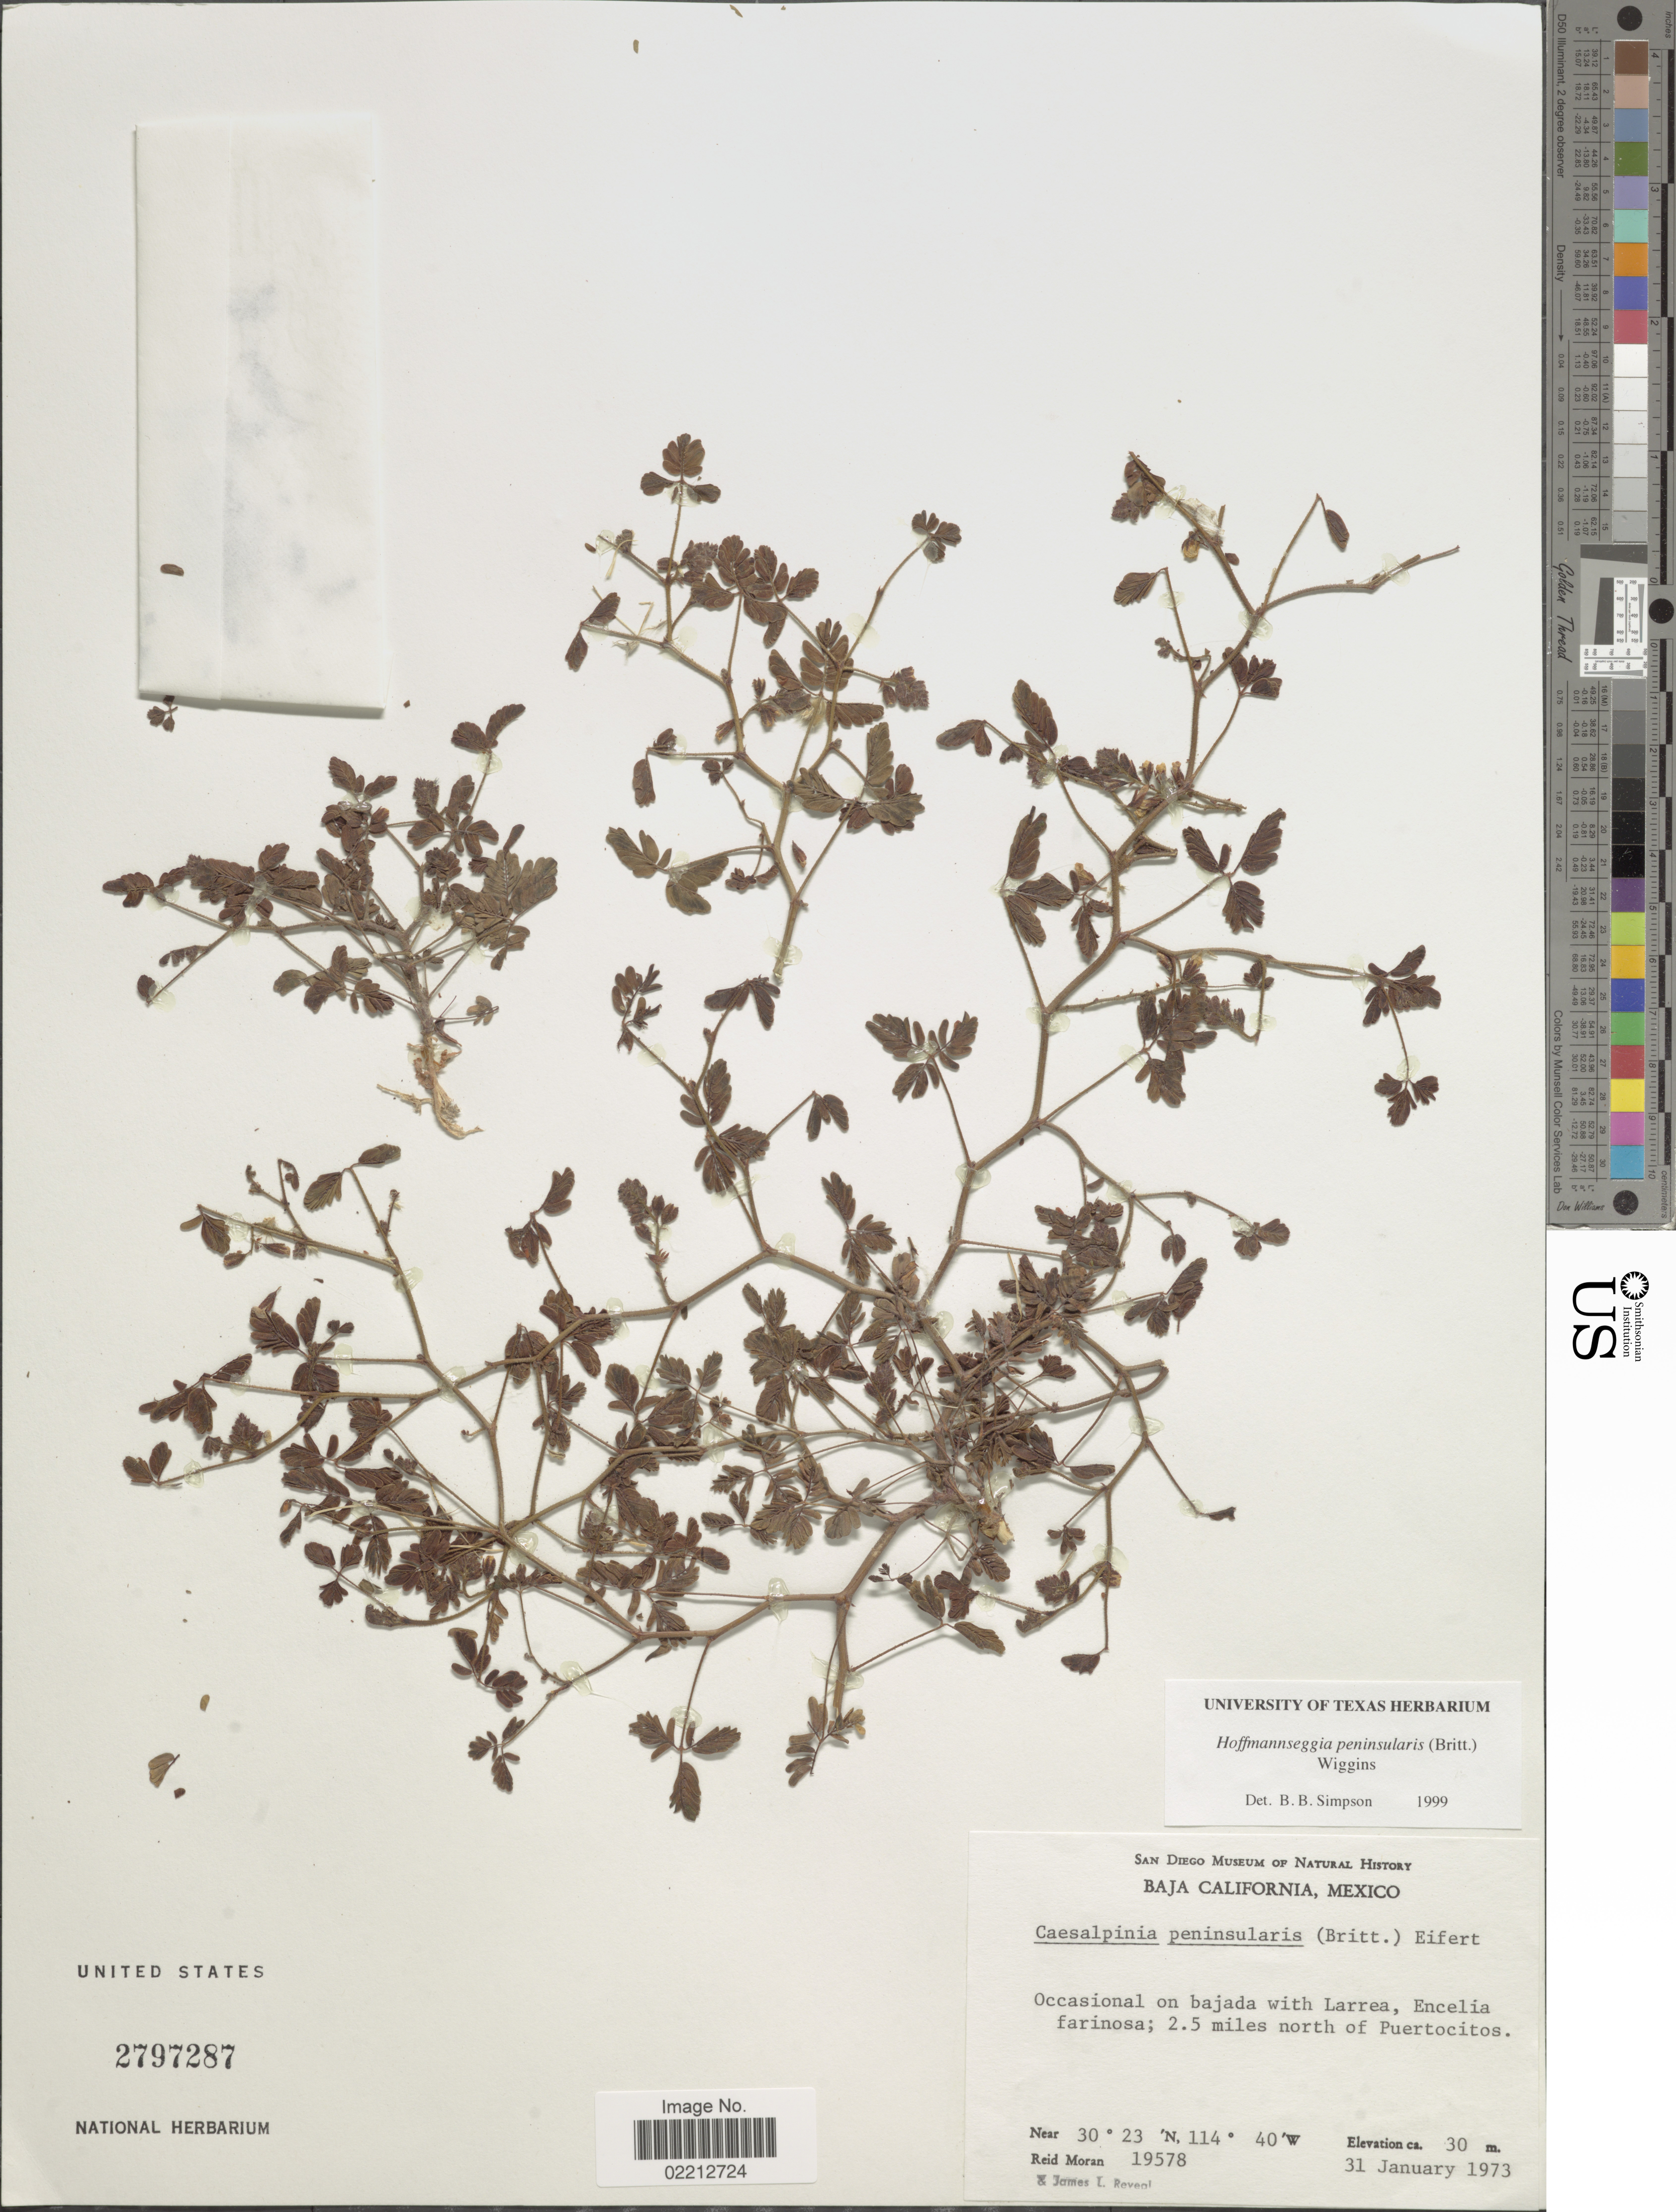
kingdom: Plantae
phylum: Tracheophyta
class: Magnoliopsida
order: Fabales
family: Fabaceae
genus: Hoffmannseggia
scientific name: Hoffmannseggia peninsularis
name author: (Britton) Wiggins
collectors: R. V. Moran & J. L. Reveal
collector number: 19578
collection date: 1973-01-31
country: Mexico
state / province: Baja California Norte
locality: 2.5 miles north of Puertocitos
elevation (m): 30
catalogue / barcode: US 2797287